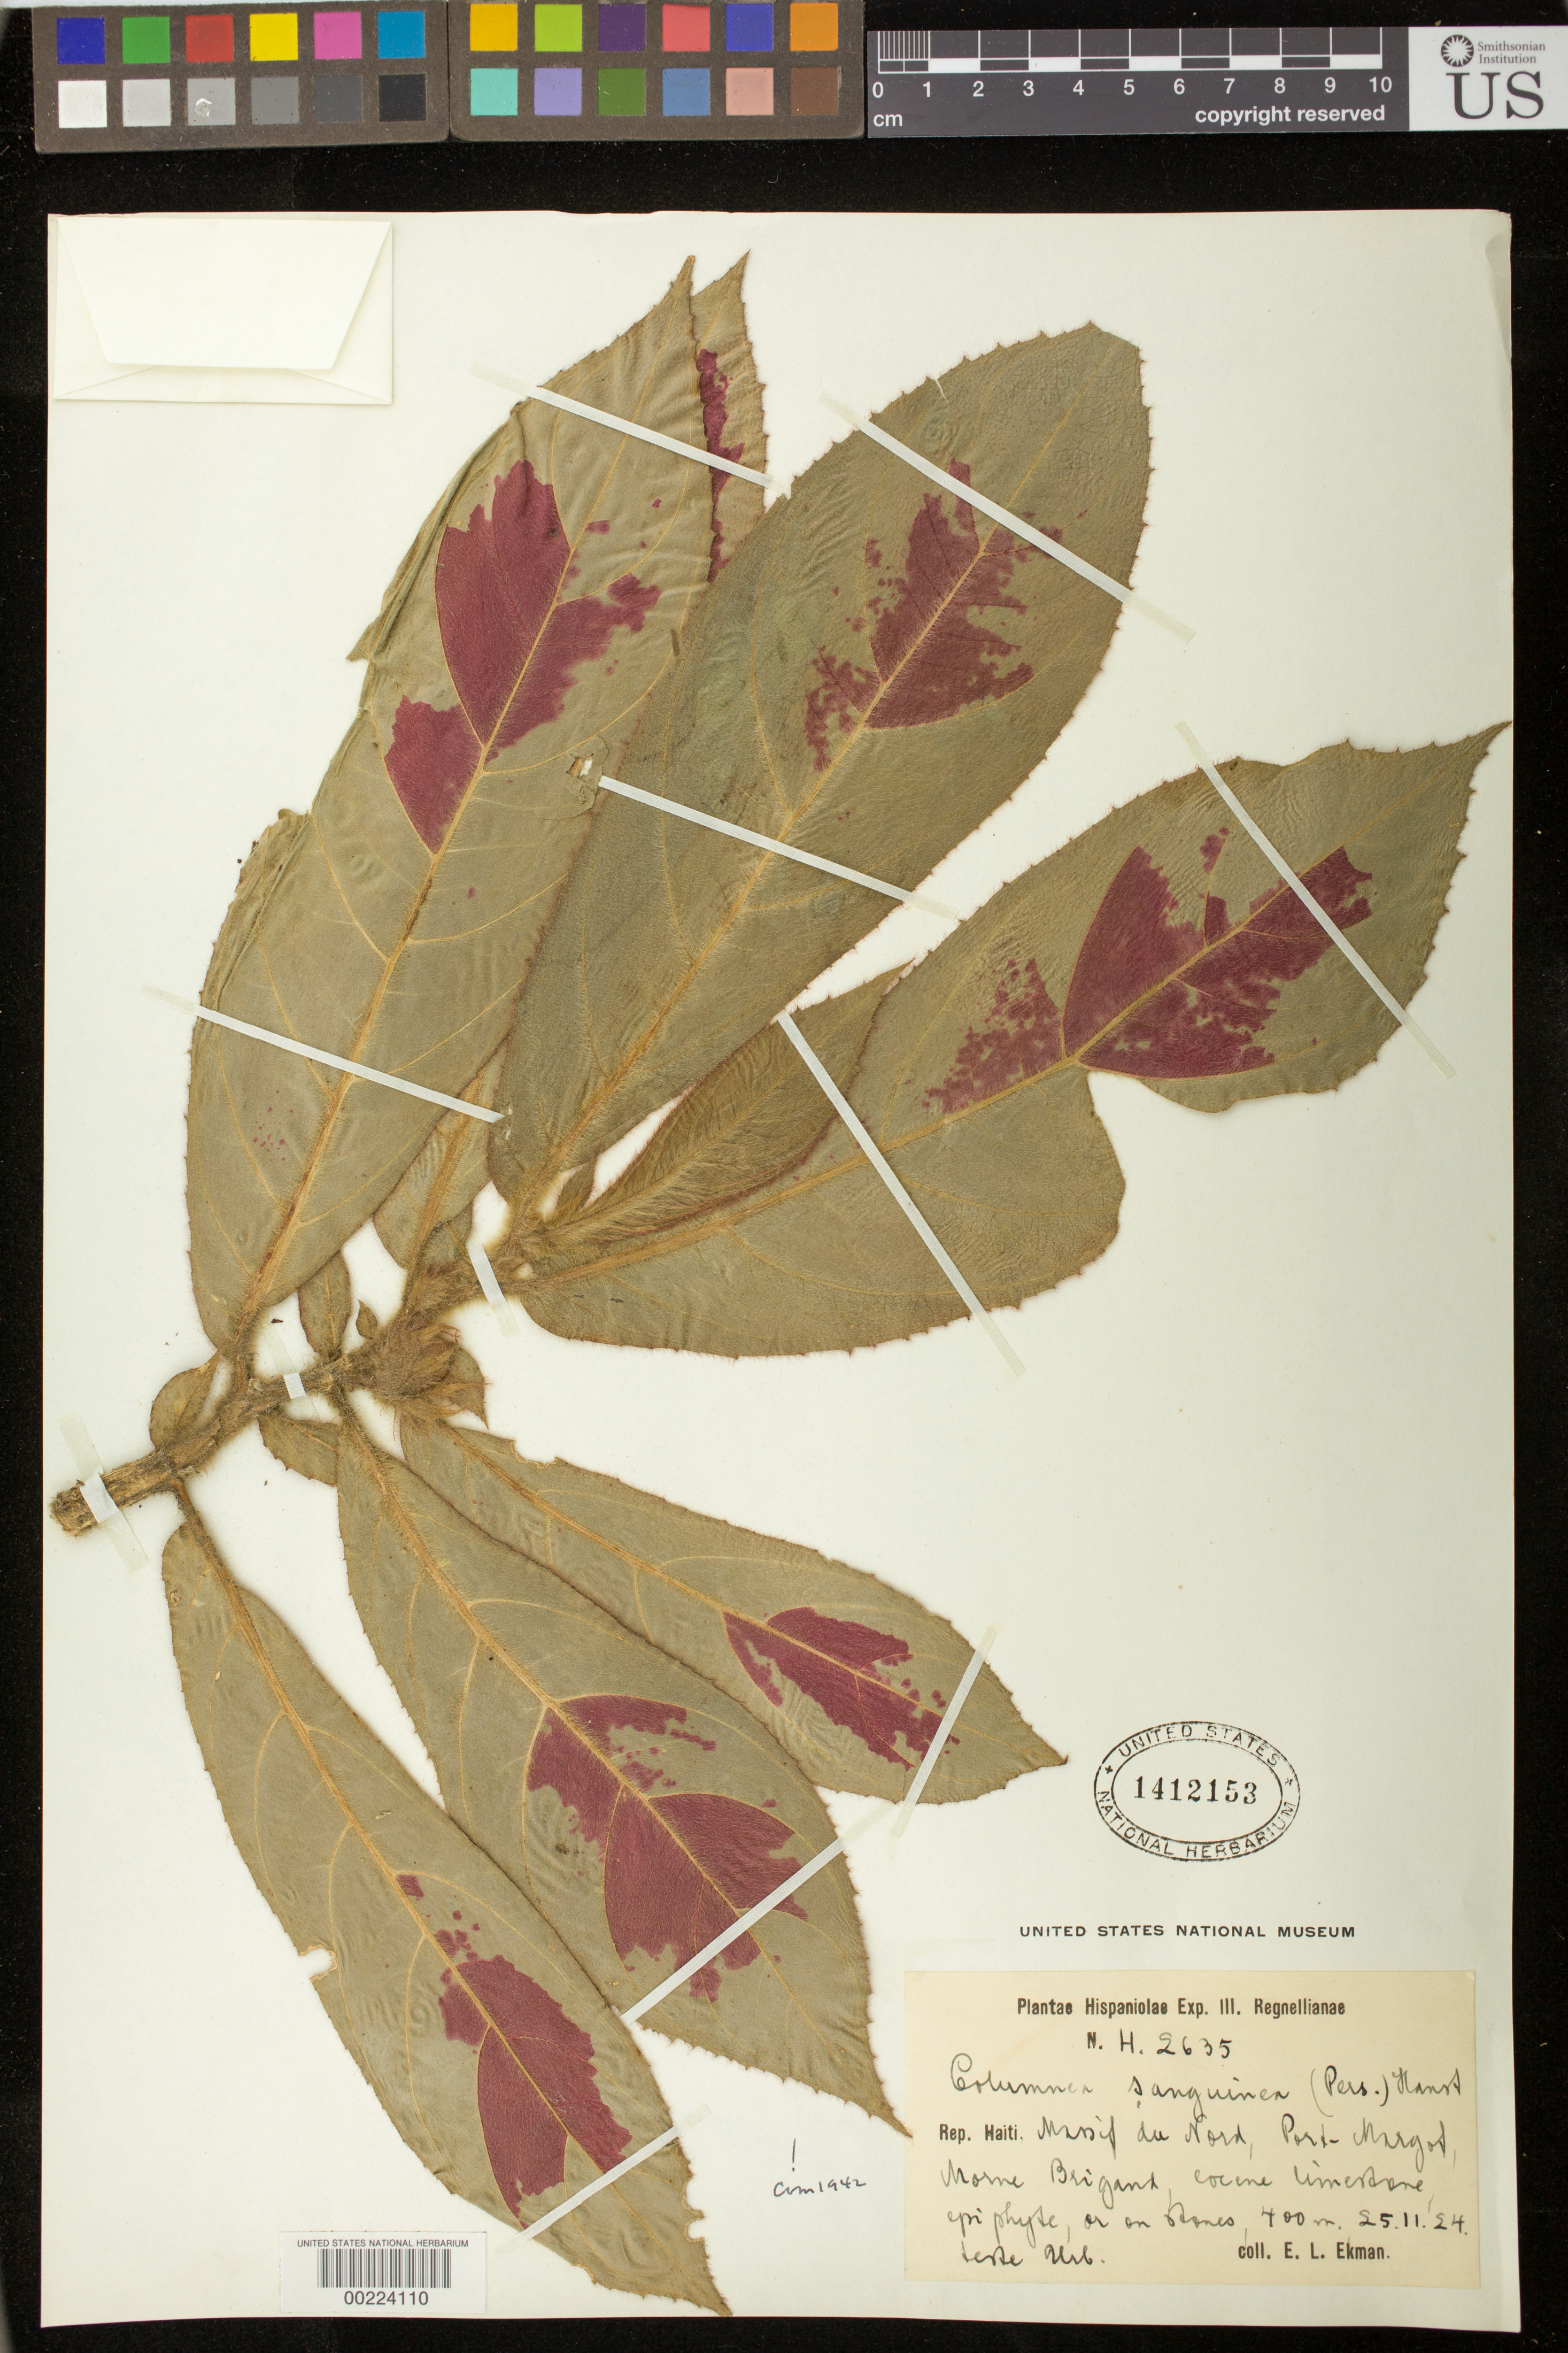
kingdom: Plantae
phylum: Tracheophyta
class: Magnoliopsida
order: Lamiales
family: Gesneriaceae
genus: Columnea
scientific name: Columnea sanguinea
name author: (Pers.) Hanst.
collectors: E. L. Ekman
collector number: H 2635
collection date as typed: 25 Nov 1924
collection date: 1924-11-25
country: Haiti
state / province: Nord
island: Hispaniola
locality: Massif du Nord, Port Margot, Morne Brigand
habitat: Eocene limestone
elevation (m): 400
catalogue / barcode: US 1412153